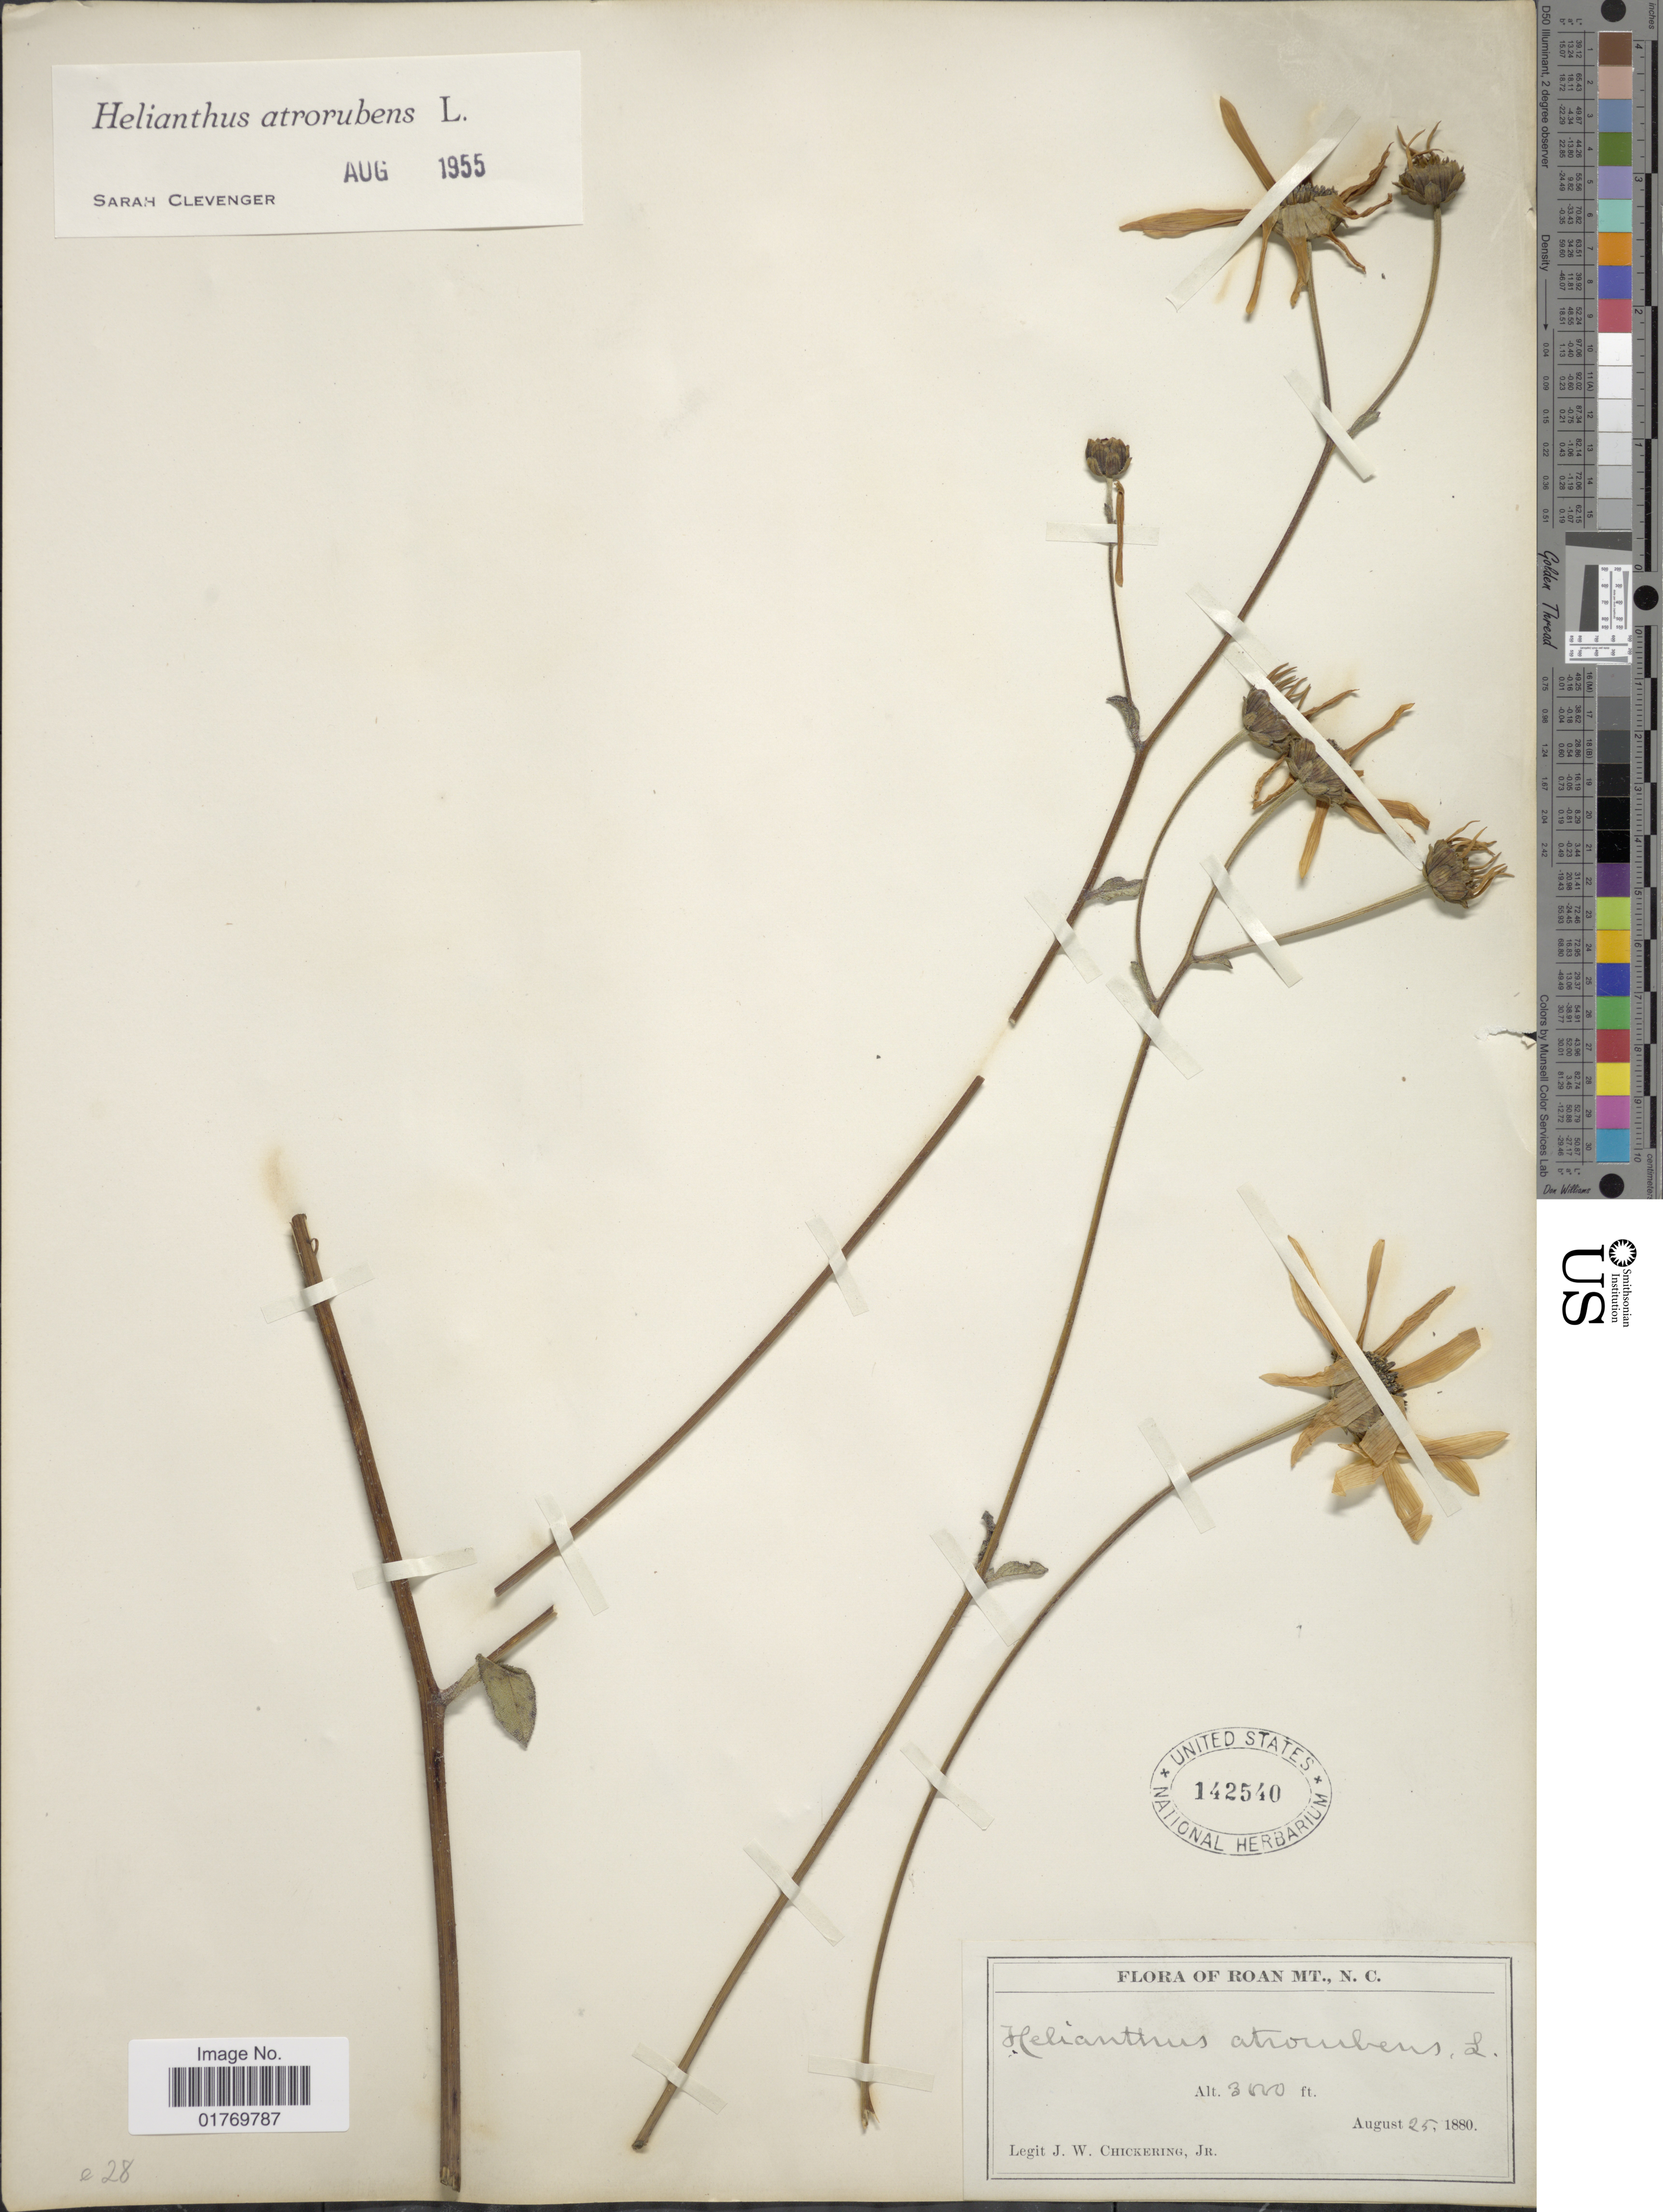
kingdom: Plantae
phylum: Tracheophyta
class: Magnoliopsida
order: Asterales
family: Asteraceae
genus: Helianthus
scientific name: Helianthus atrorubens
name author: L.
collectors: J. W. Chickering Jr.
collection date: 1880-08-25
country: United States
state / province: North Carolina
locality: Roan Mt.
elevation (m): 914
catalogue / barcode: US 142540